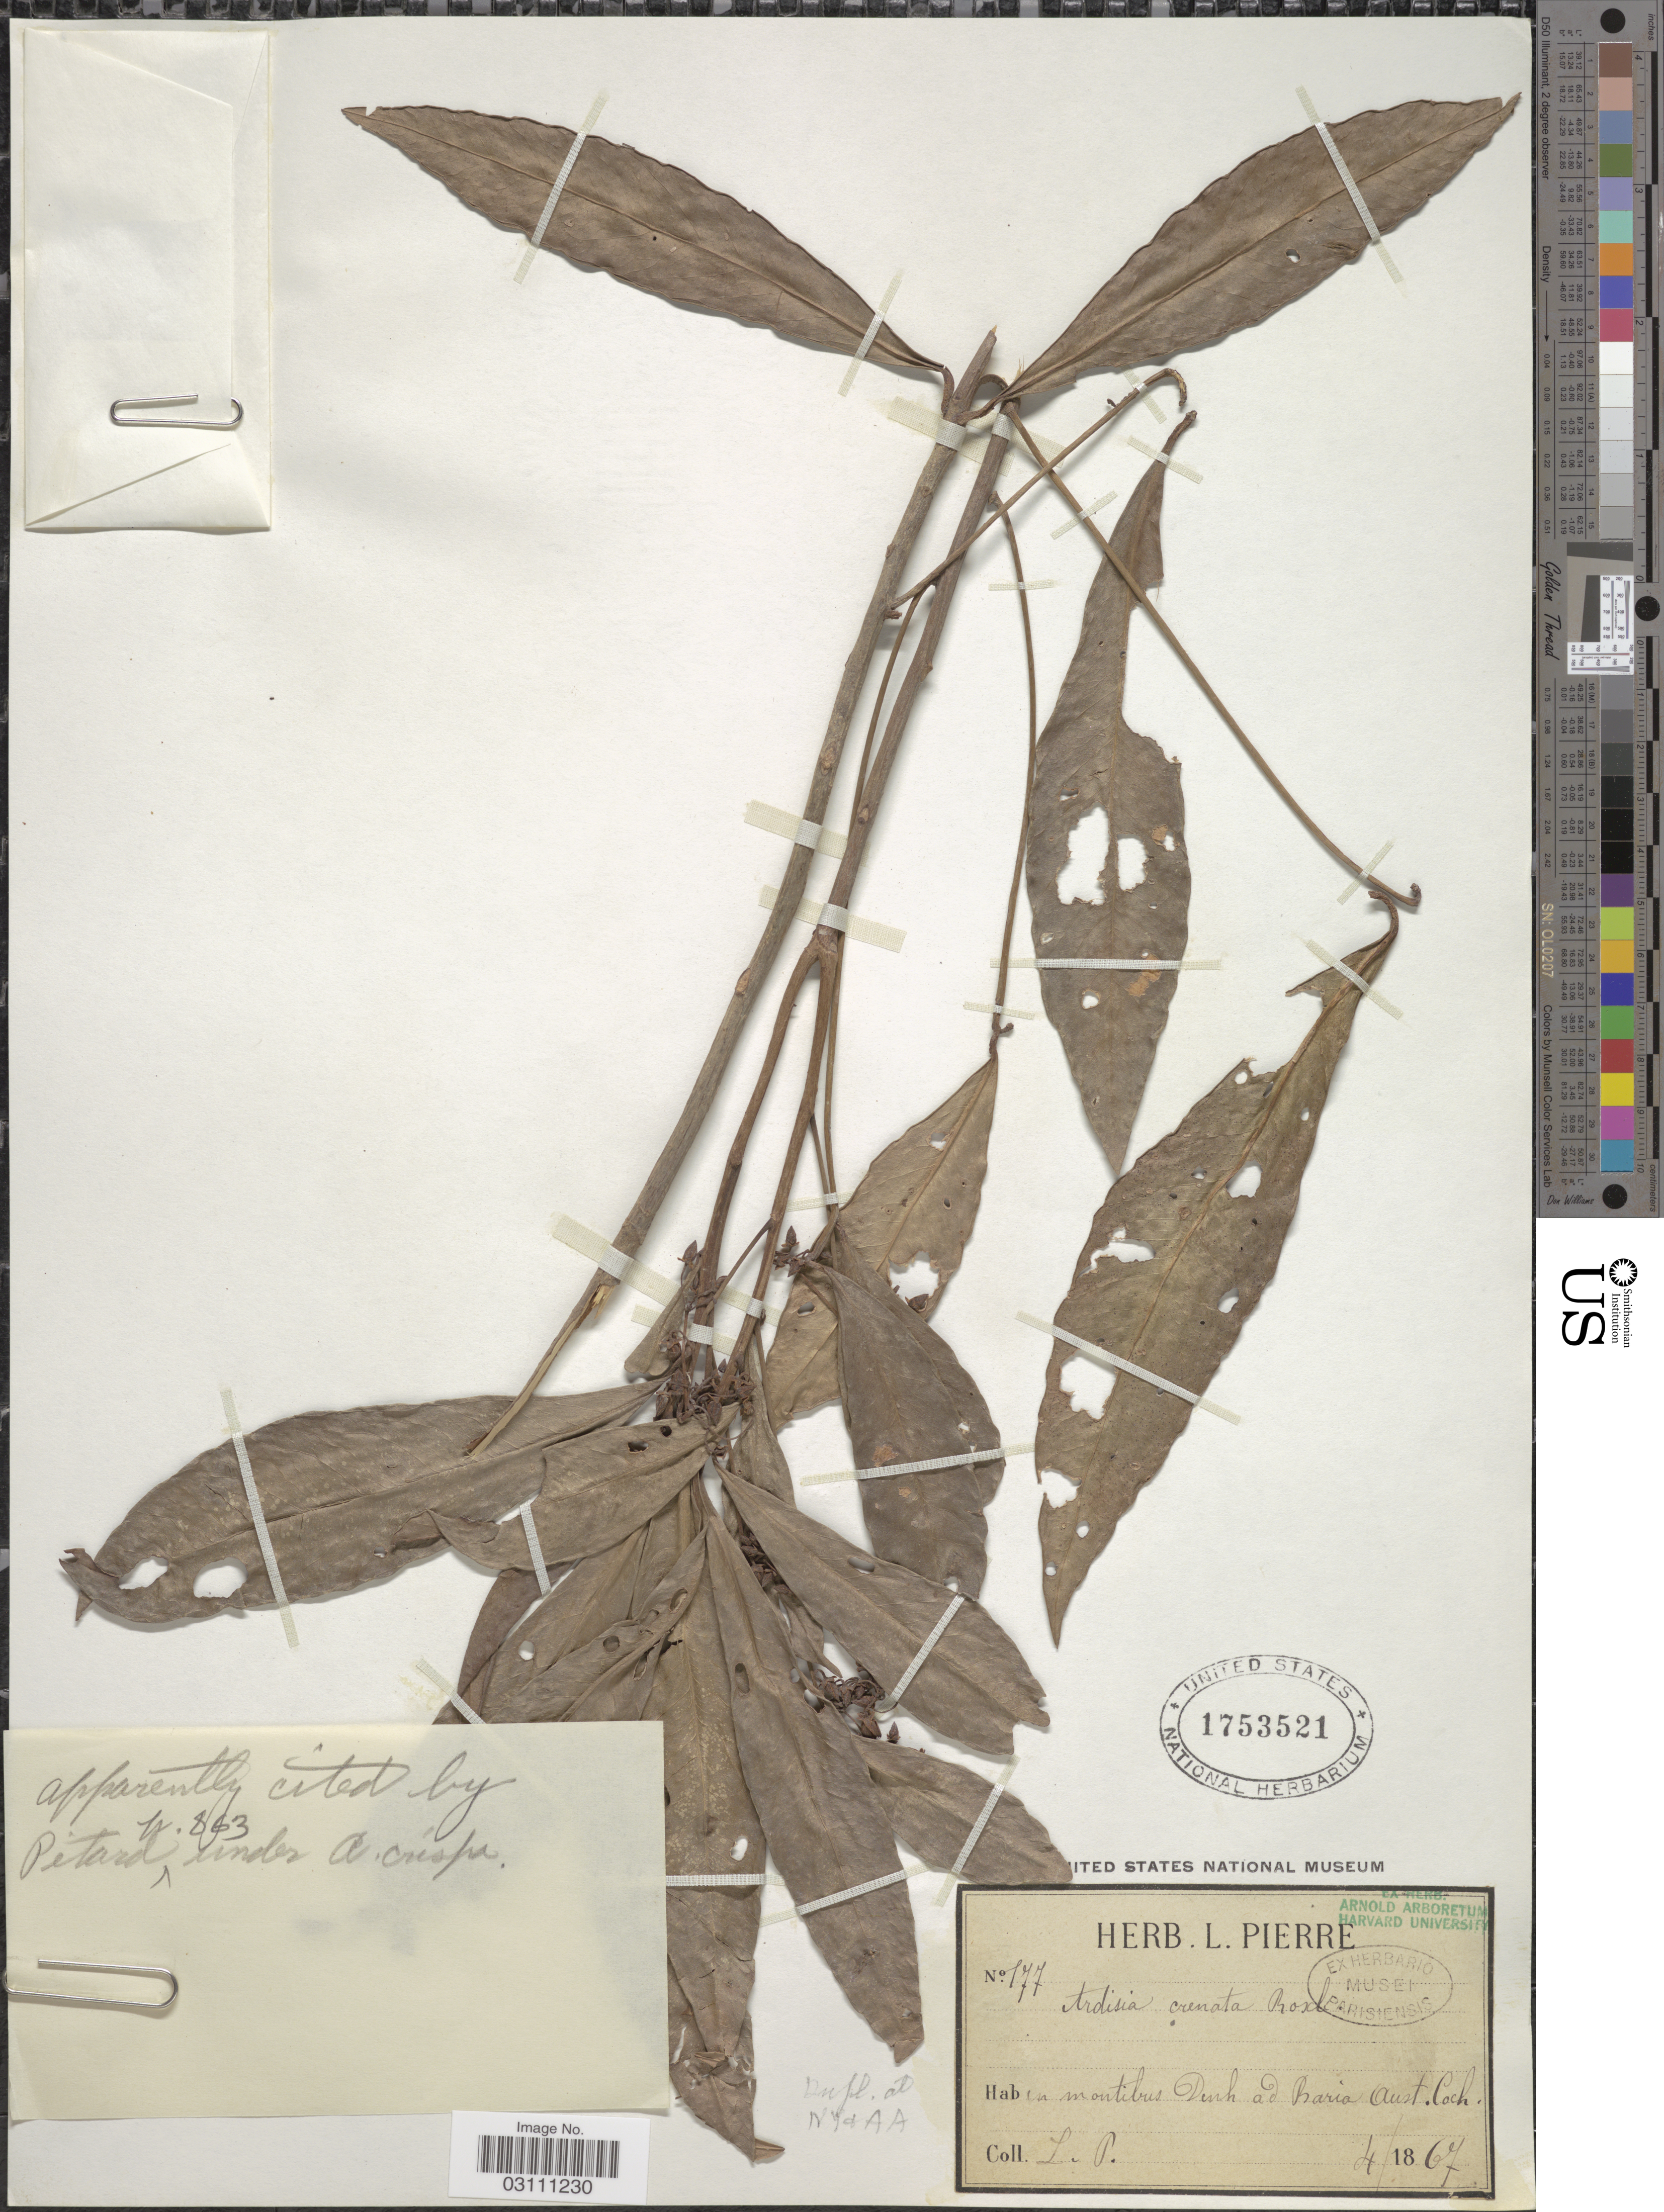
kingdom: Plantae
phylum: Tracheophyta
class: Magnoliopsida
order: Ericales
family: Primulaceae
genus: Ardisia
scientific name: Ardisia crenata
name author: Sims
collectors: L. Pierre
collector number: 177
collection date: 1867-04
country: Vietnam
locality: In montibus Dinh ad Baria Aust. Coch.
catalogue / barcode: US 1753521